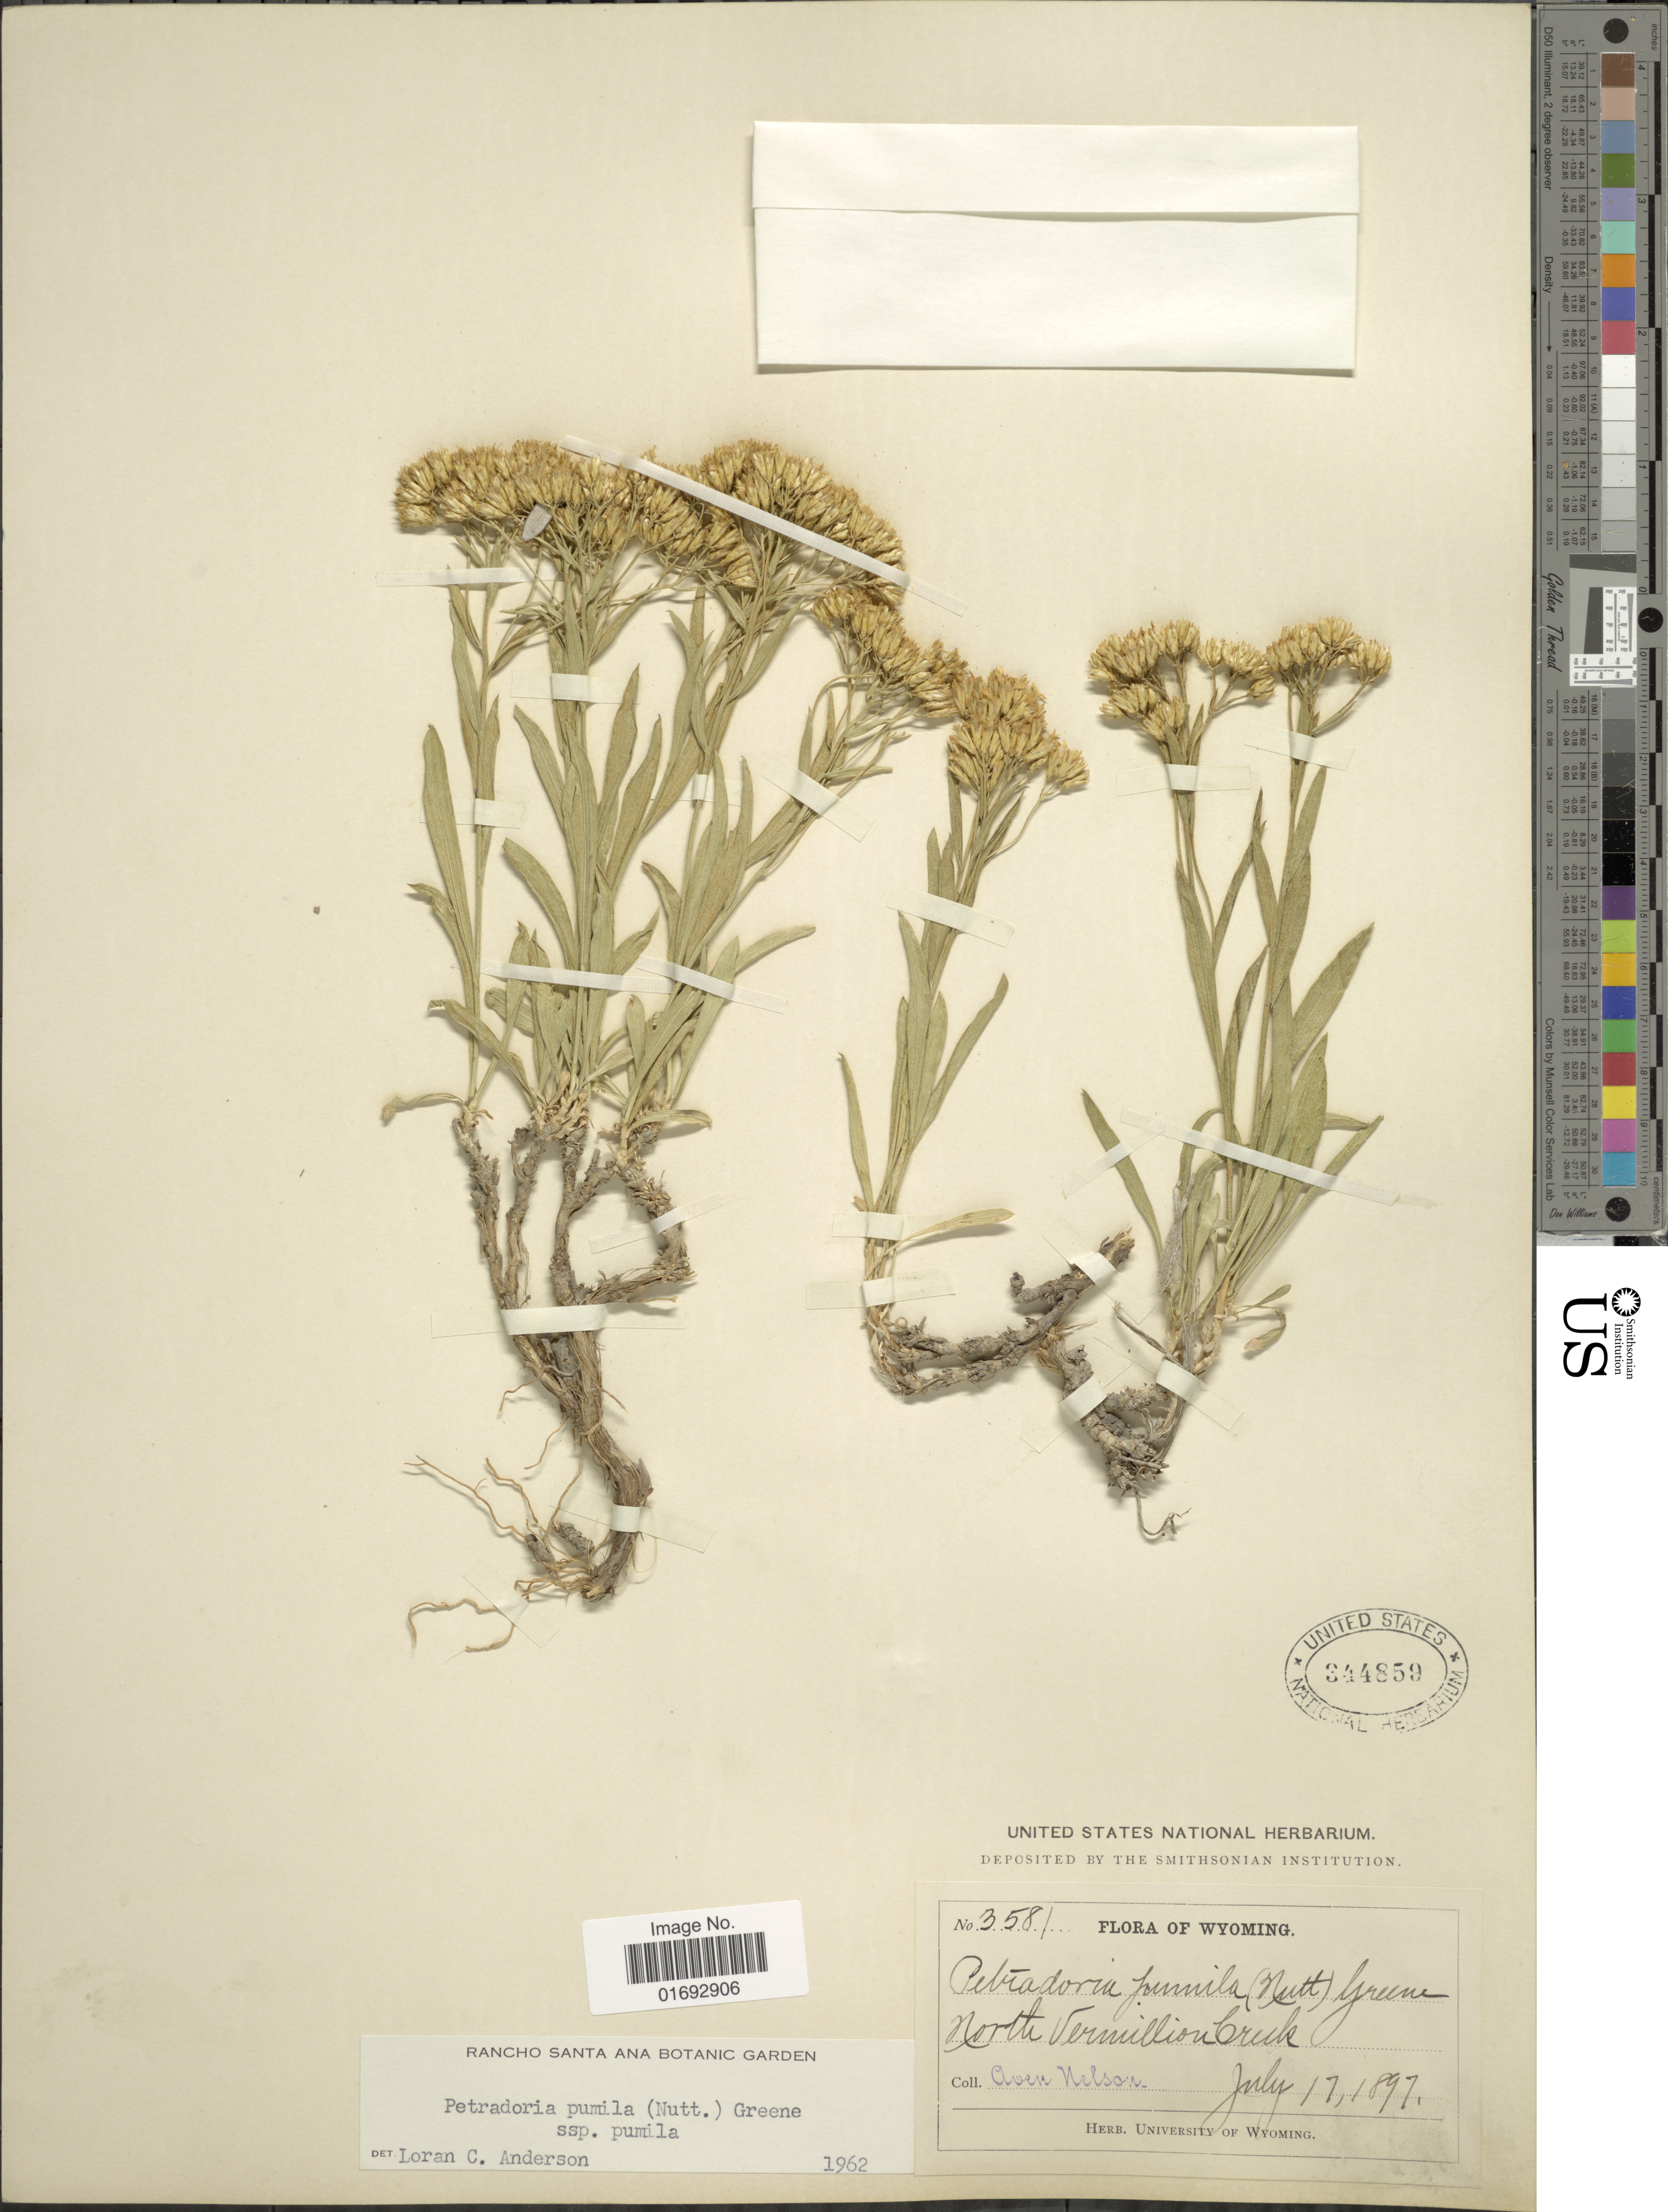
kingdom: Plantae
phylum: Tracheophyta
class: Magnoliopsida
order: Asterales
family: Asteraceae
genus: Petradoria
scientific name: Petradoria pumila var. pumila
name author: (Nutt.) Greene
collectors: A. Nelson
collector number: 3581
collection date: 1897-07-17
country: United States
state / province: Wyoming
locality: North Vemillion Creek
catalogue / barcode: US 344859